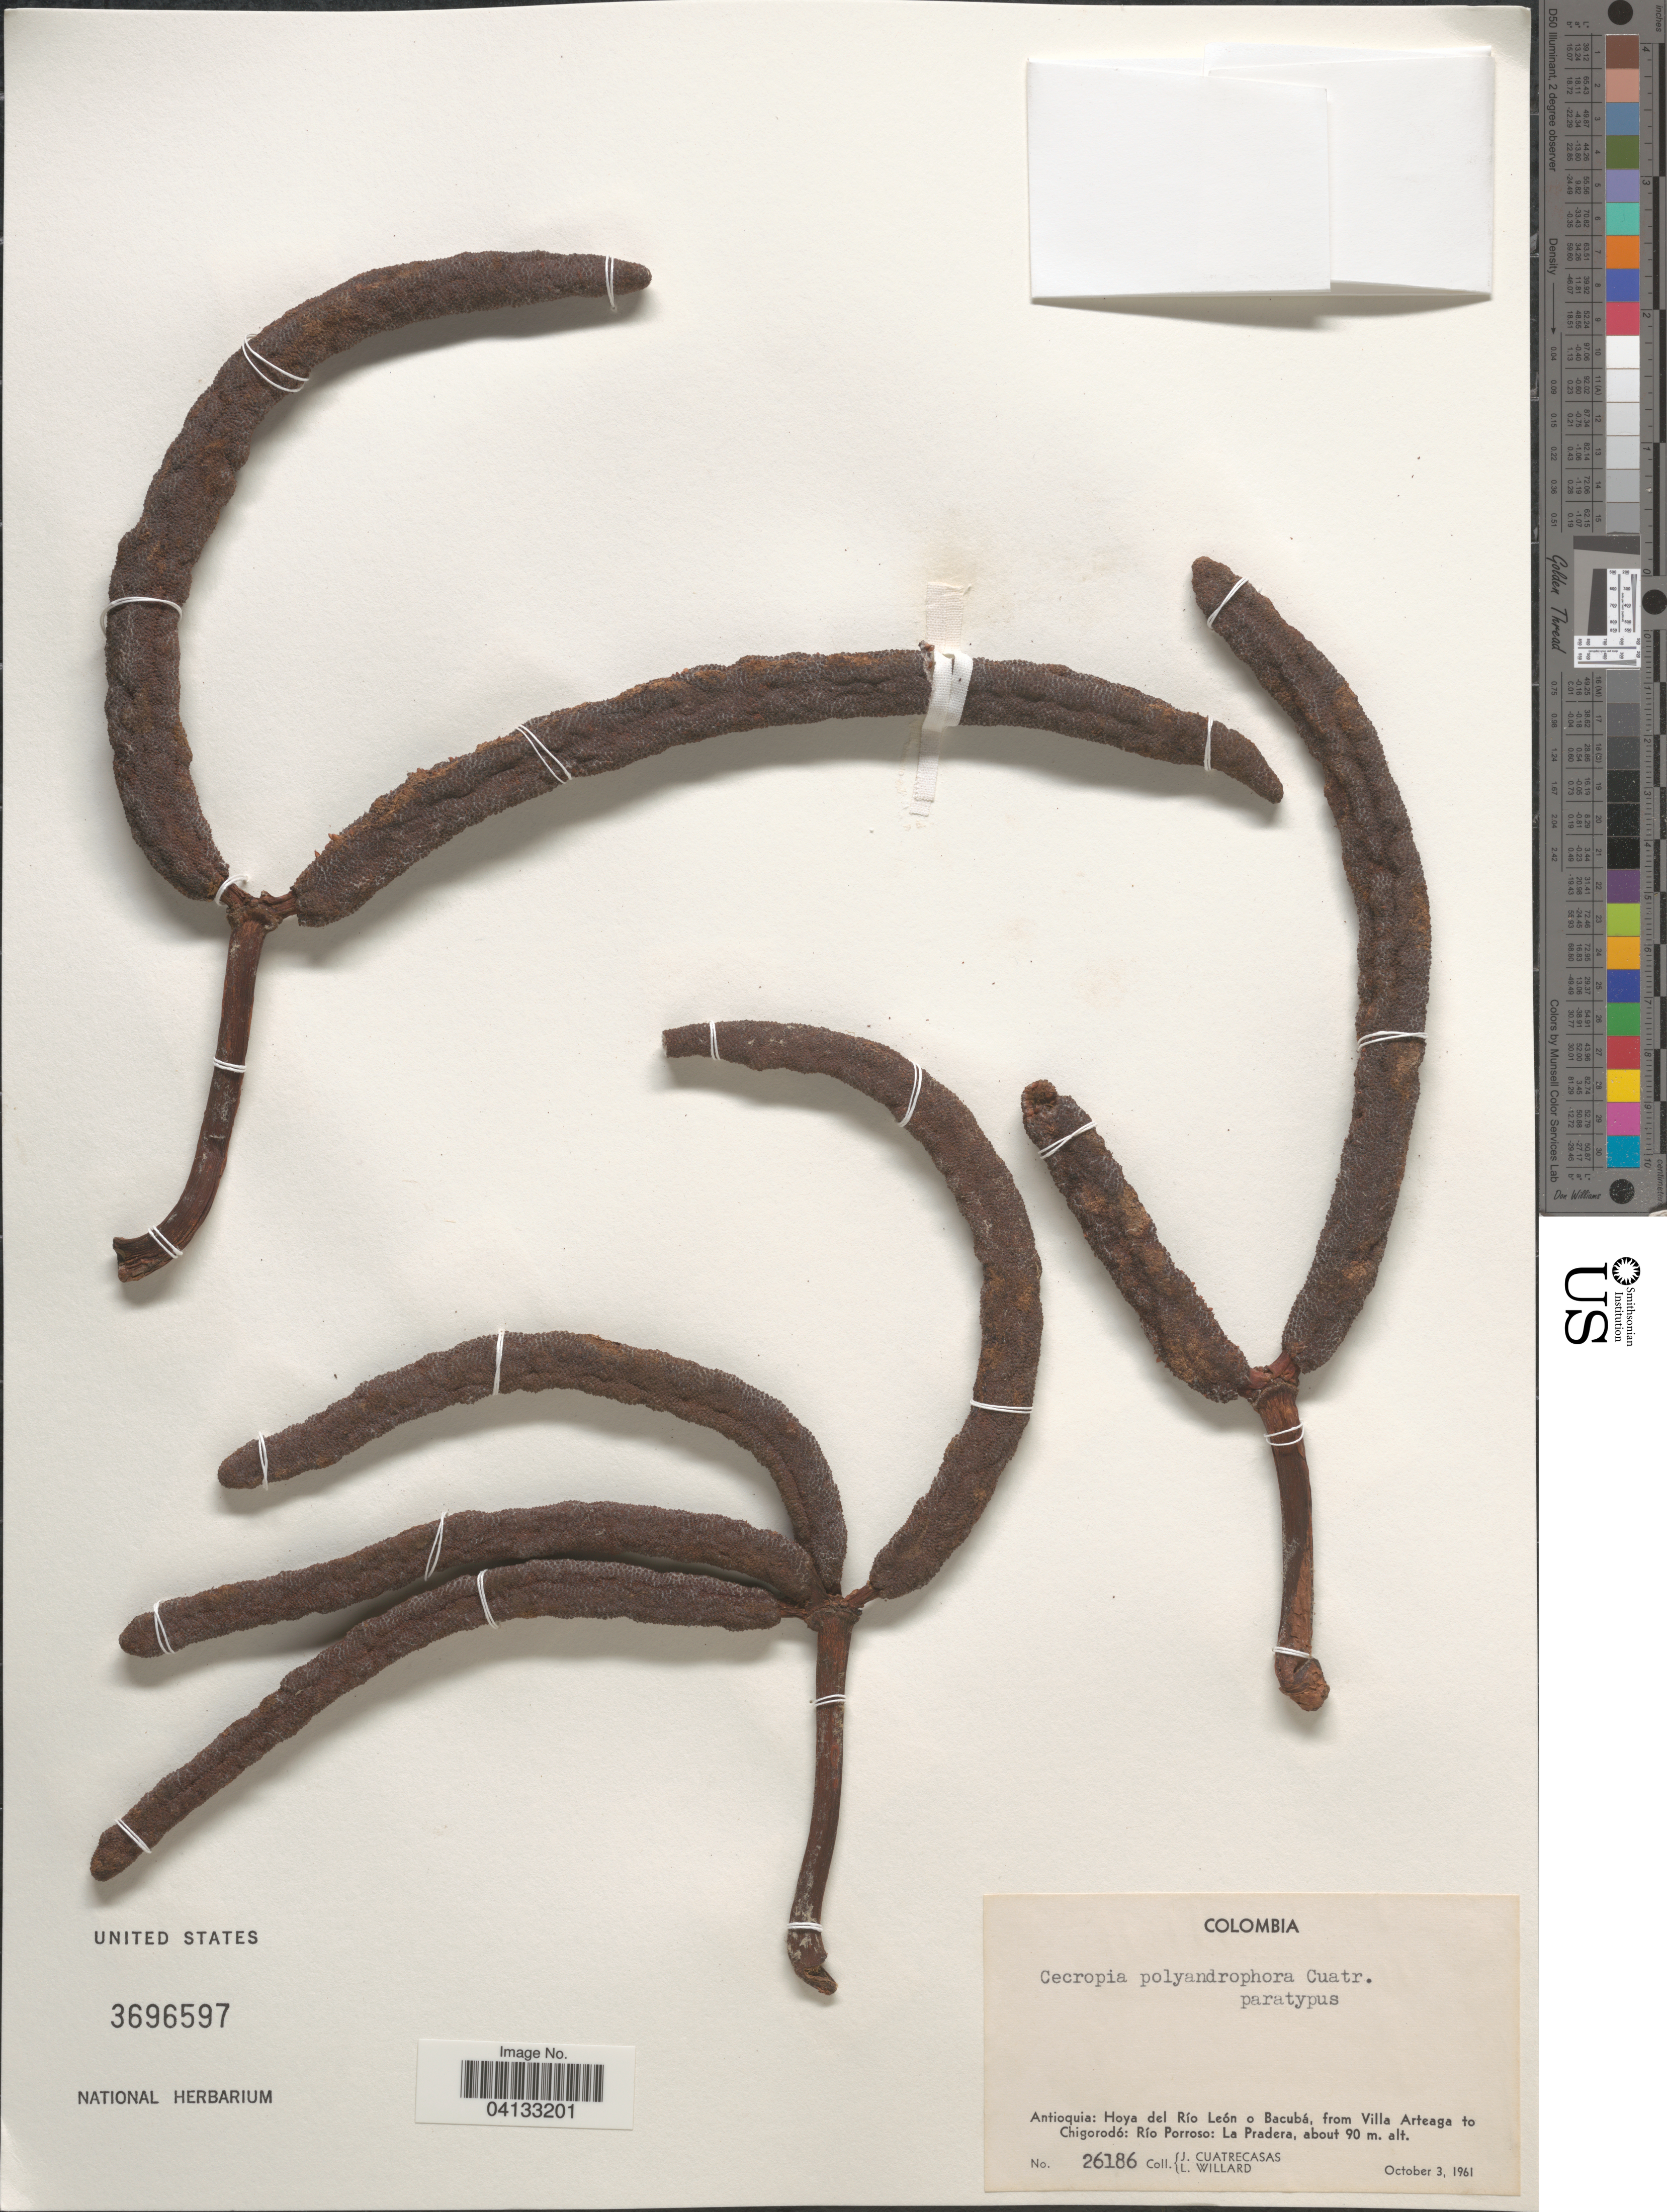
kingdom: Plantae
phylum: Tracheophyta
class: Magnoliopsida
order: Rosales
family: Urticaceae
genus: Cecropia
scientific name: Cecropia polyandrophora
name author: Cuatrec.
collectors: J. Cuatrecasas & L. Willard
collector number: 26186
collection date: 1961-10-03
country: Colombia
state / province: Antioquia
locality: Hoya del Río León o Bacubá, from Villa Arteaga to Chigorodó: Río Porroso: La Pradera.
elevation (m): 90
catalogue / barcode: US 3696597